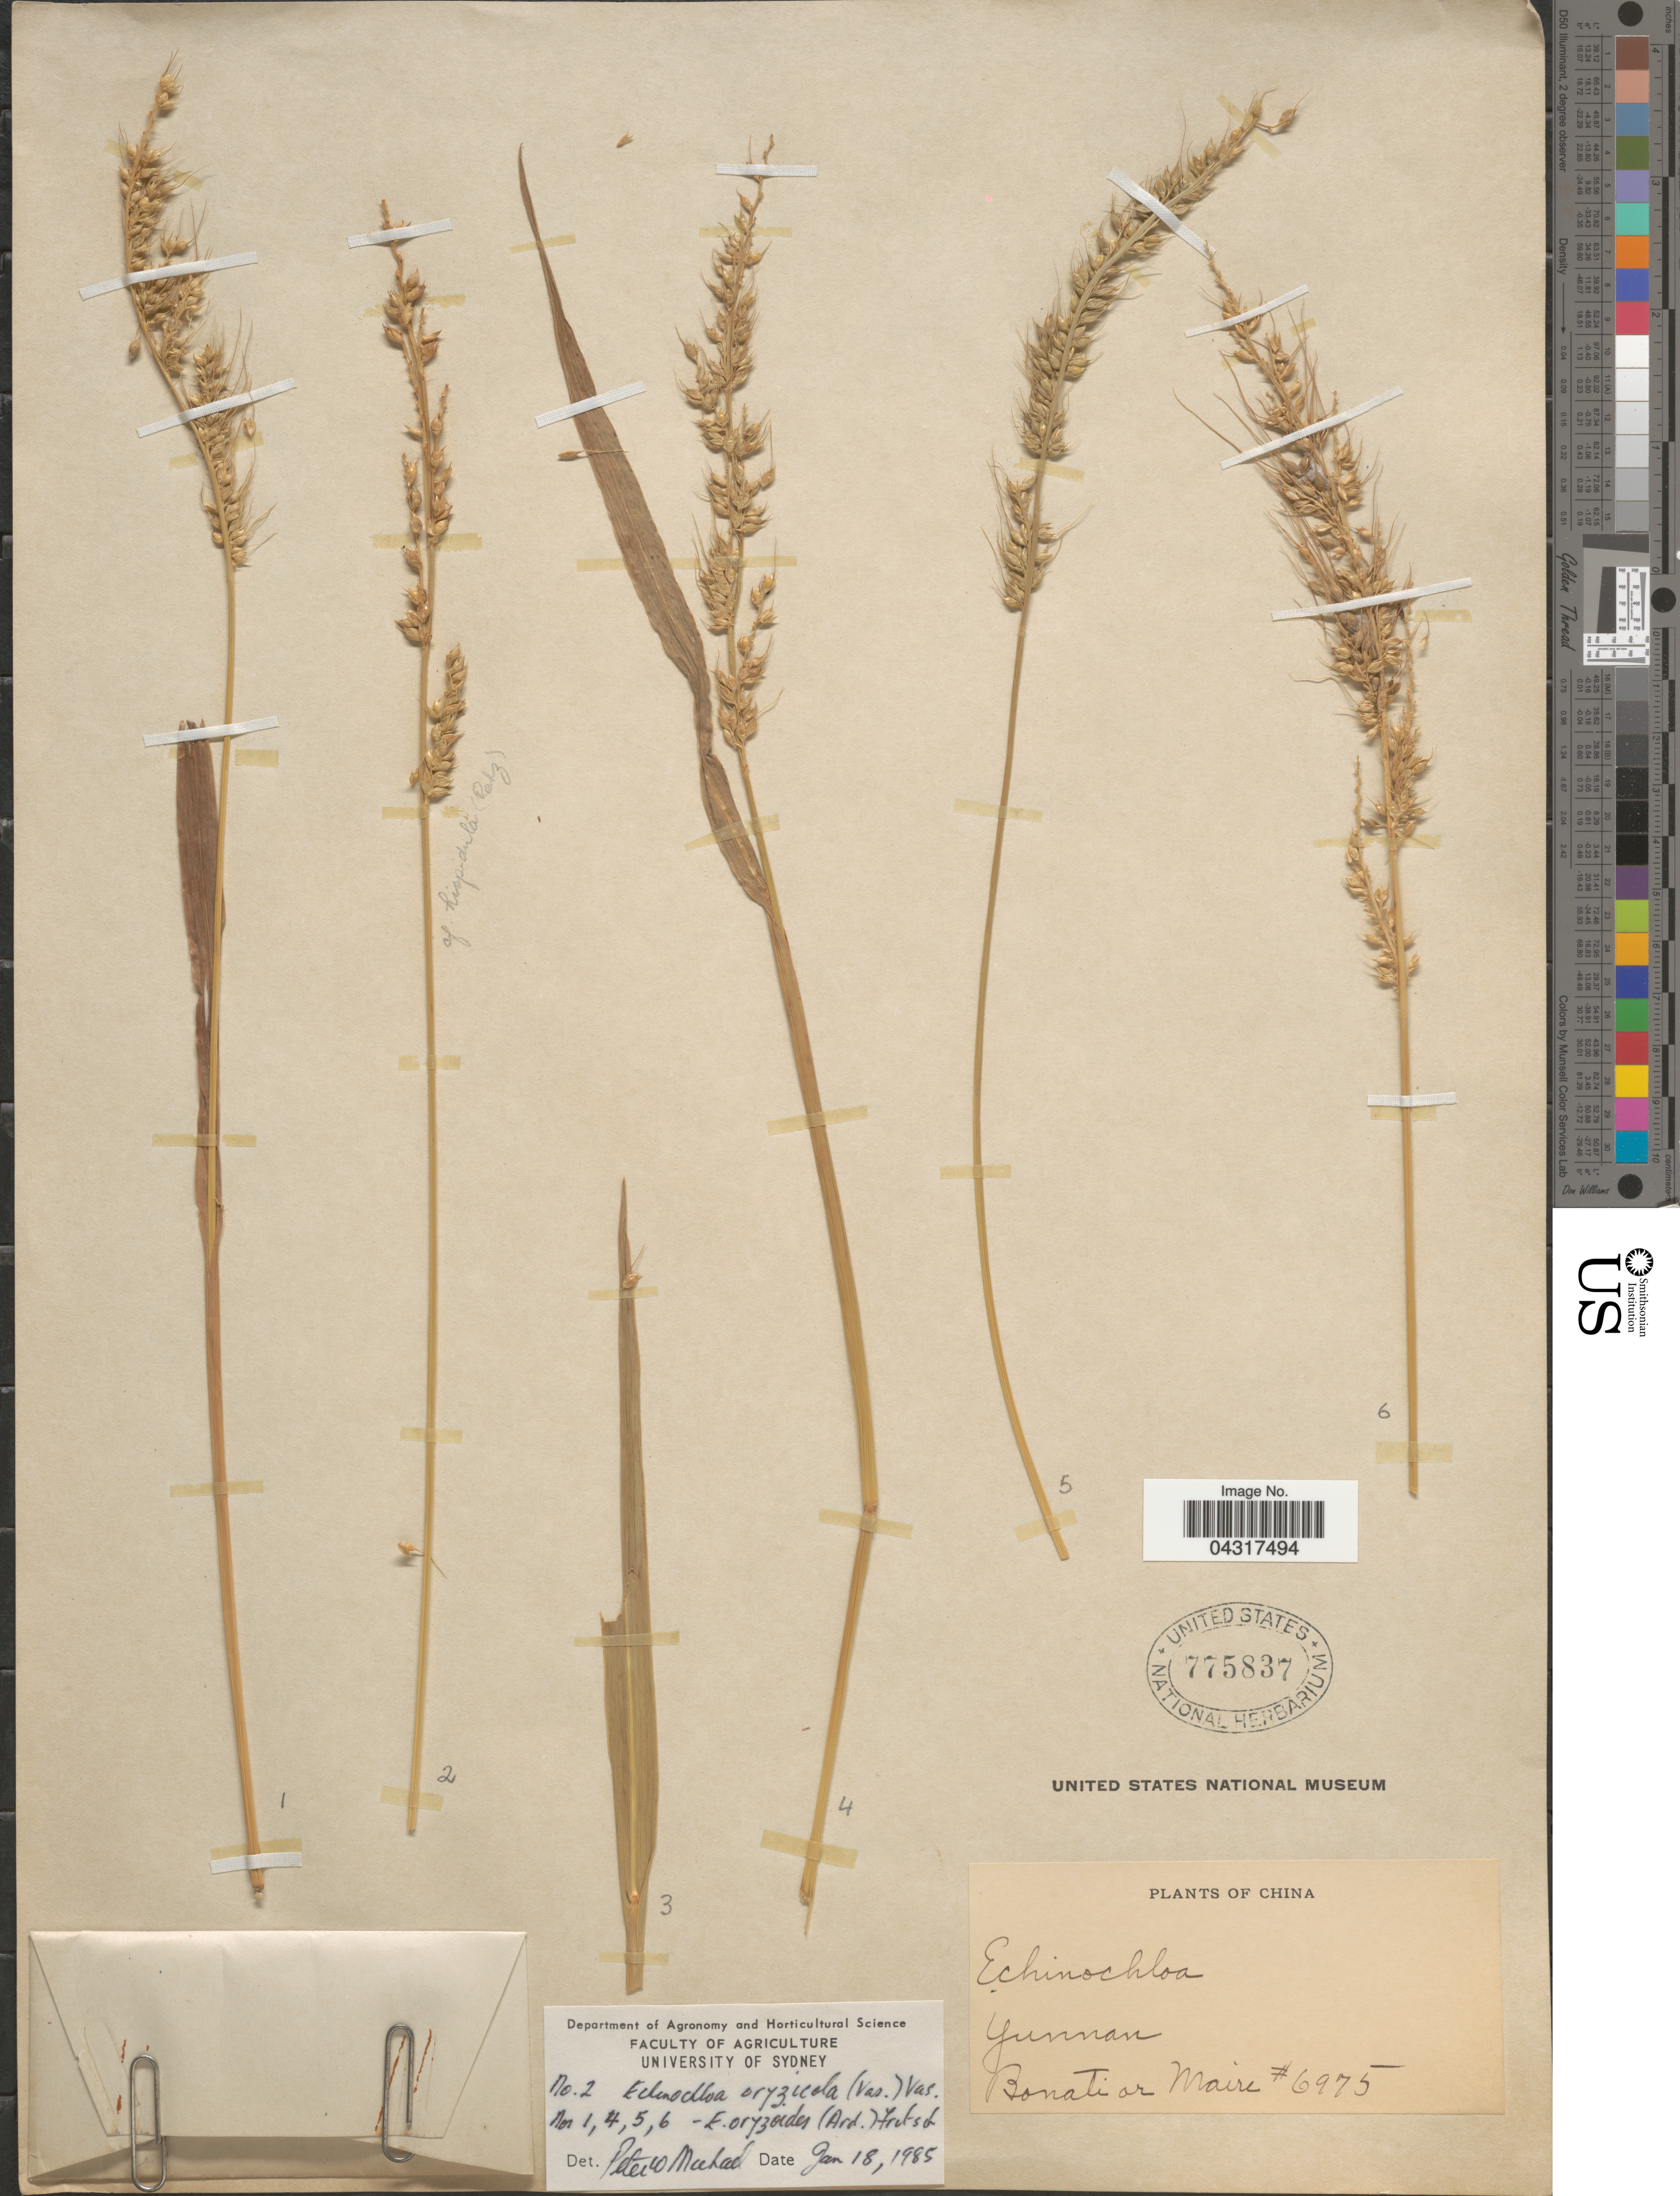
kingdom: Plantae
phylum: Tracheophyta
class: Liliopsida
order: Poales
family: Poaceae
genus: Echinochloa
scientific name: Echinochloa oryzoides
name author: (Ard.) Fritsch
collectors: -. Bonati & Maire, --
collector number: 6975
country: China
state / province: Yunnan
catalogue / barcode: US 775837